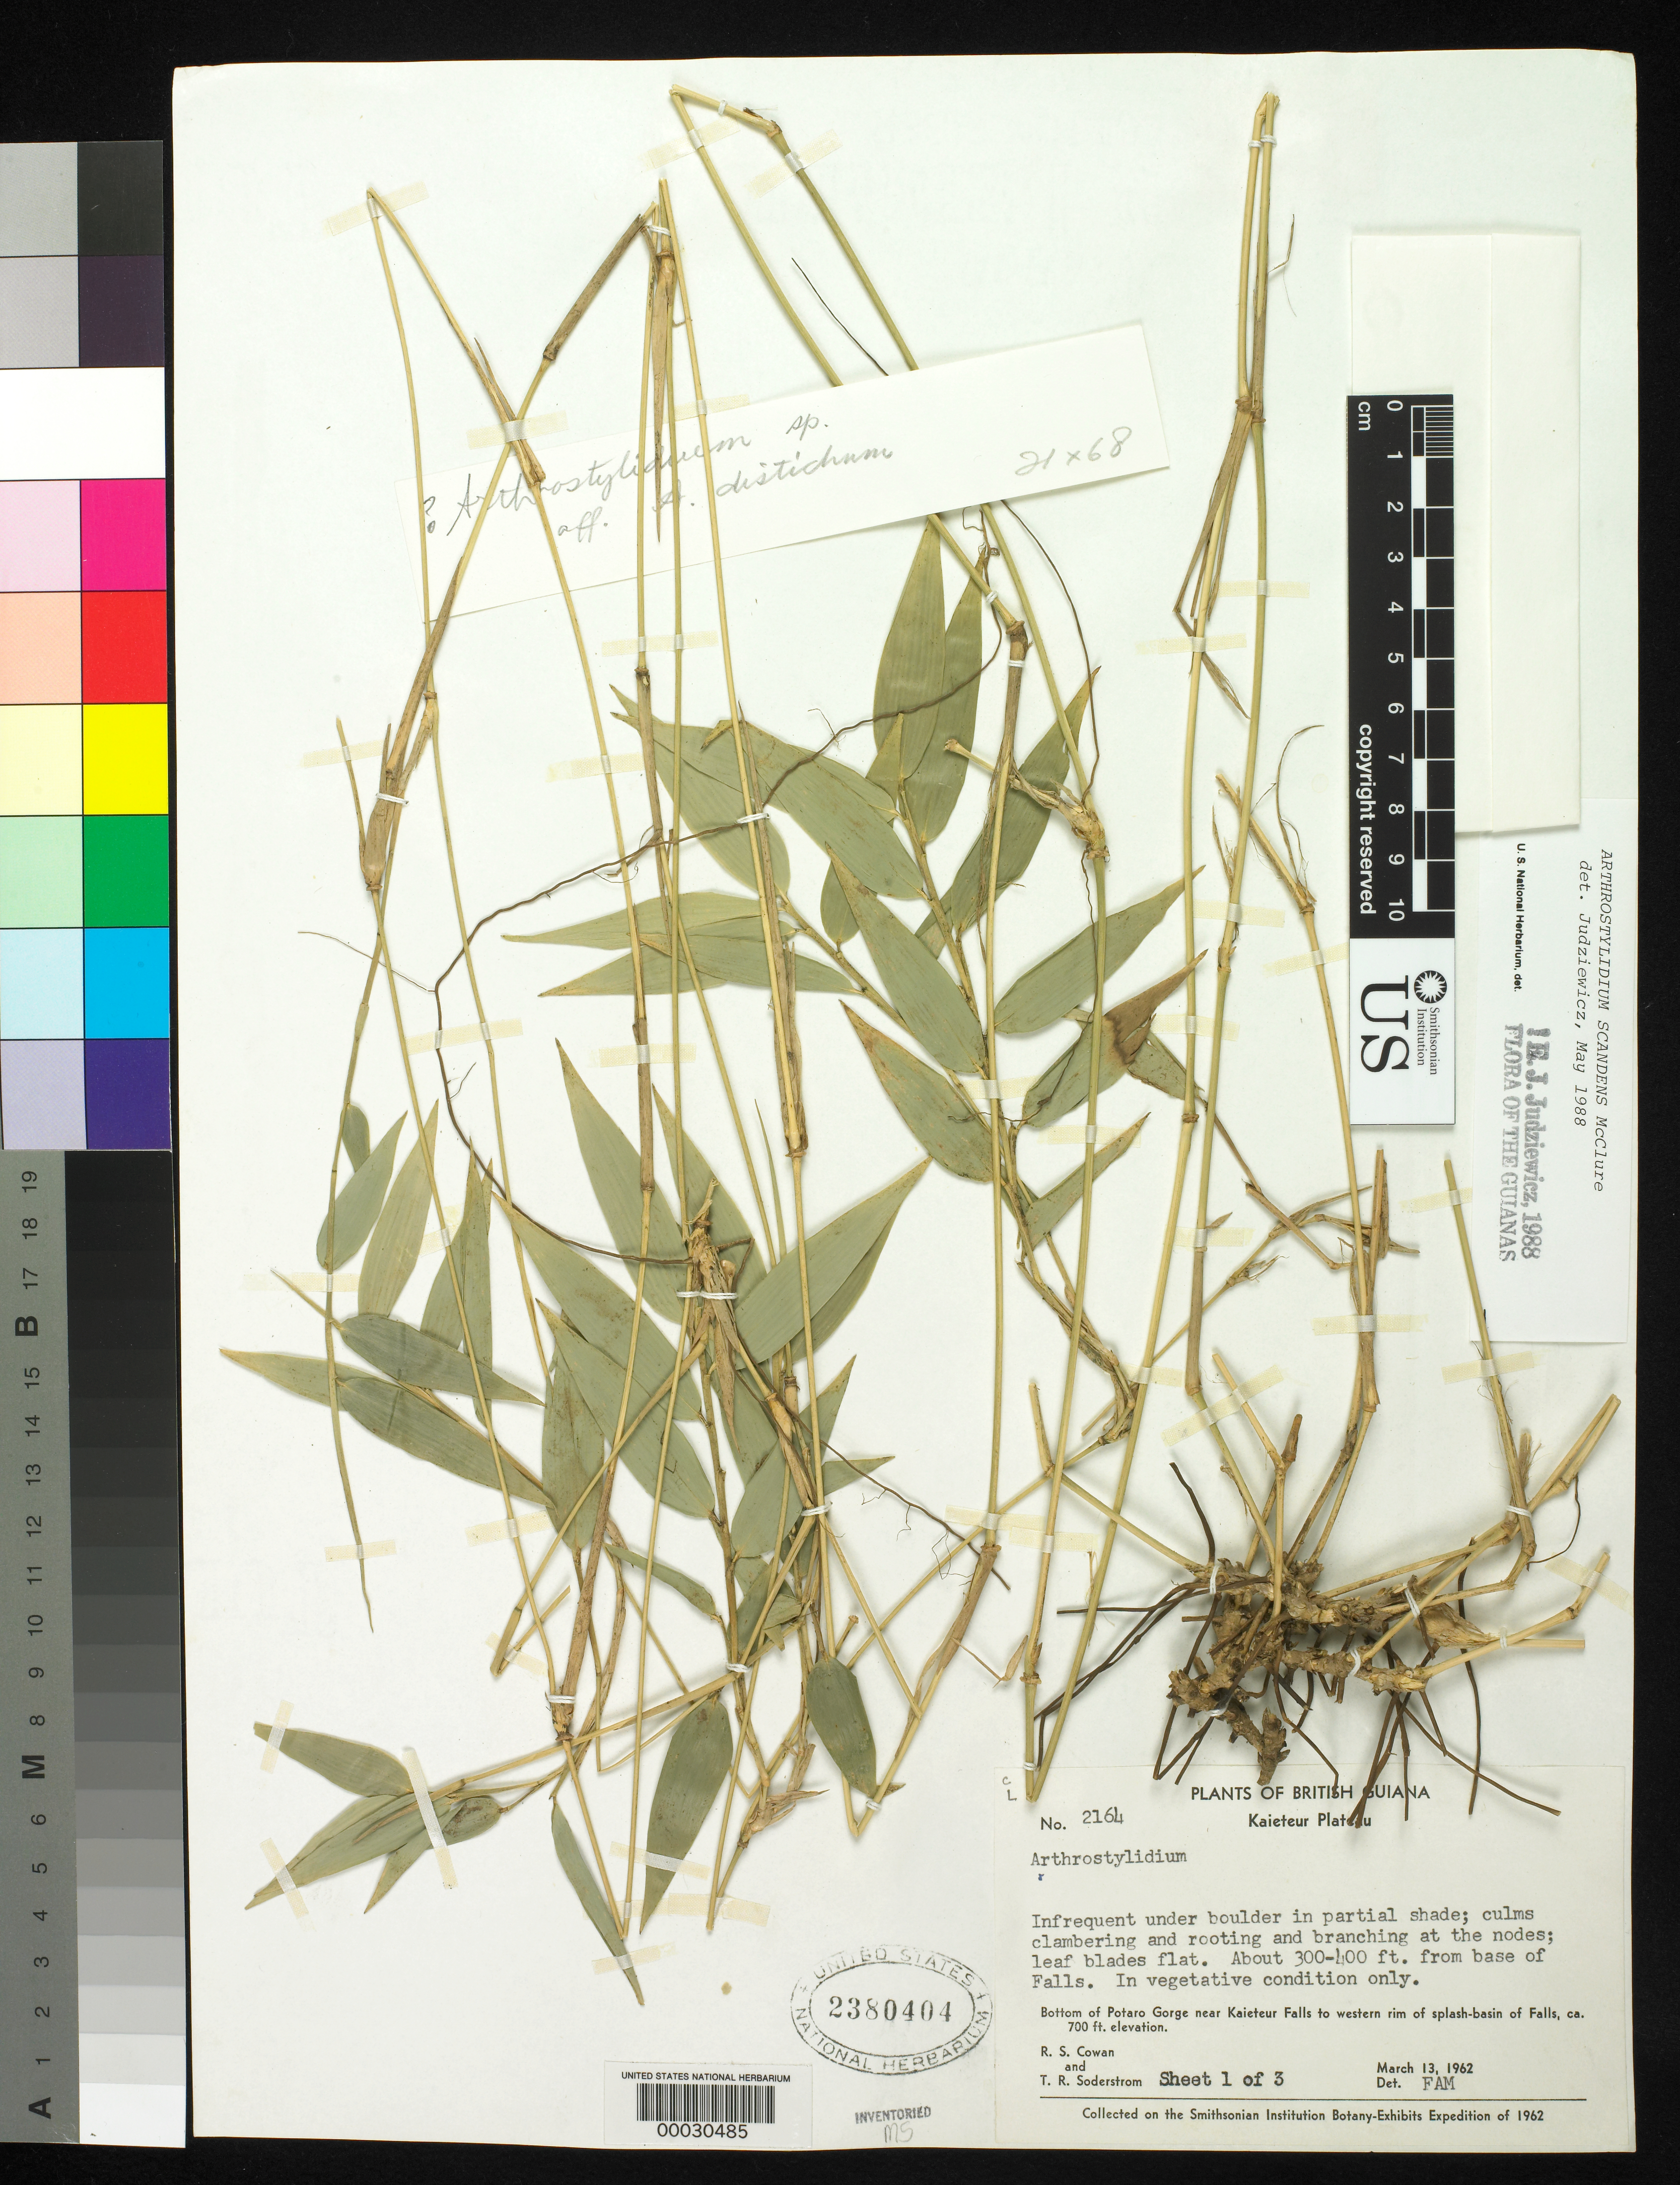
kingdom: Plantae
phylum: Tracheophyta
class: Liliopsida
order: Poales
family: Poaceae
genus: Arthrostylidium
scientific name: Arthrostylidium scandens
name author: McClure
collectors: R. S. Cowan & T. R. Soderstrom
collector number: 2164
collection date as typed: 13 Mar 1962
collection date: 1962-03-13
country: Guyana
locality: Kaieteur plateau. about 300-400ft from base of falls; bottom bottom of potaro gorage near kaiteur falls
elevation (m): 214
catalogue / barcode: US 2380404